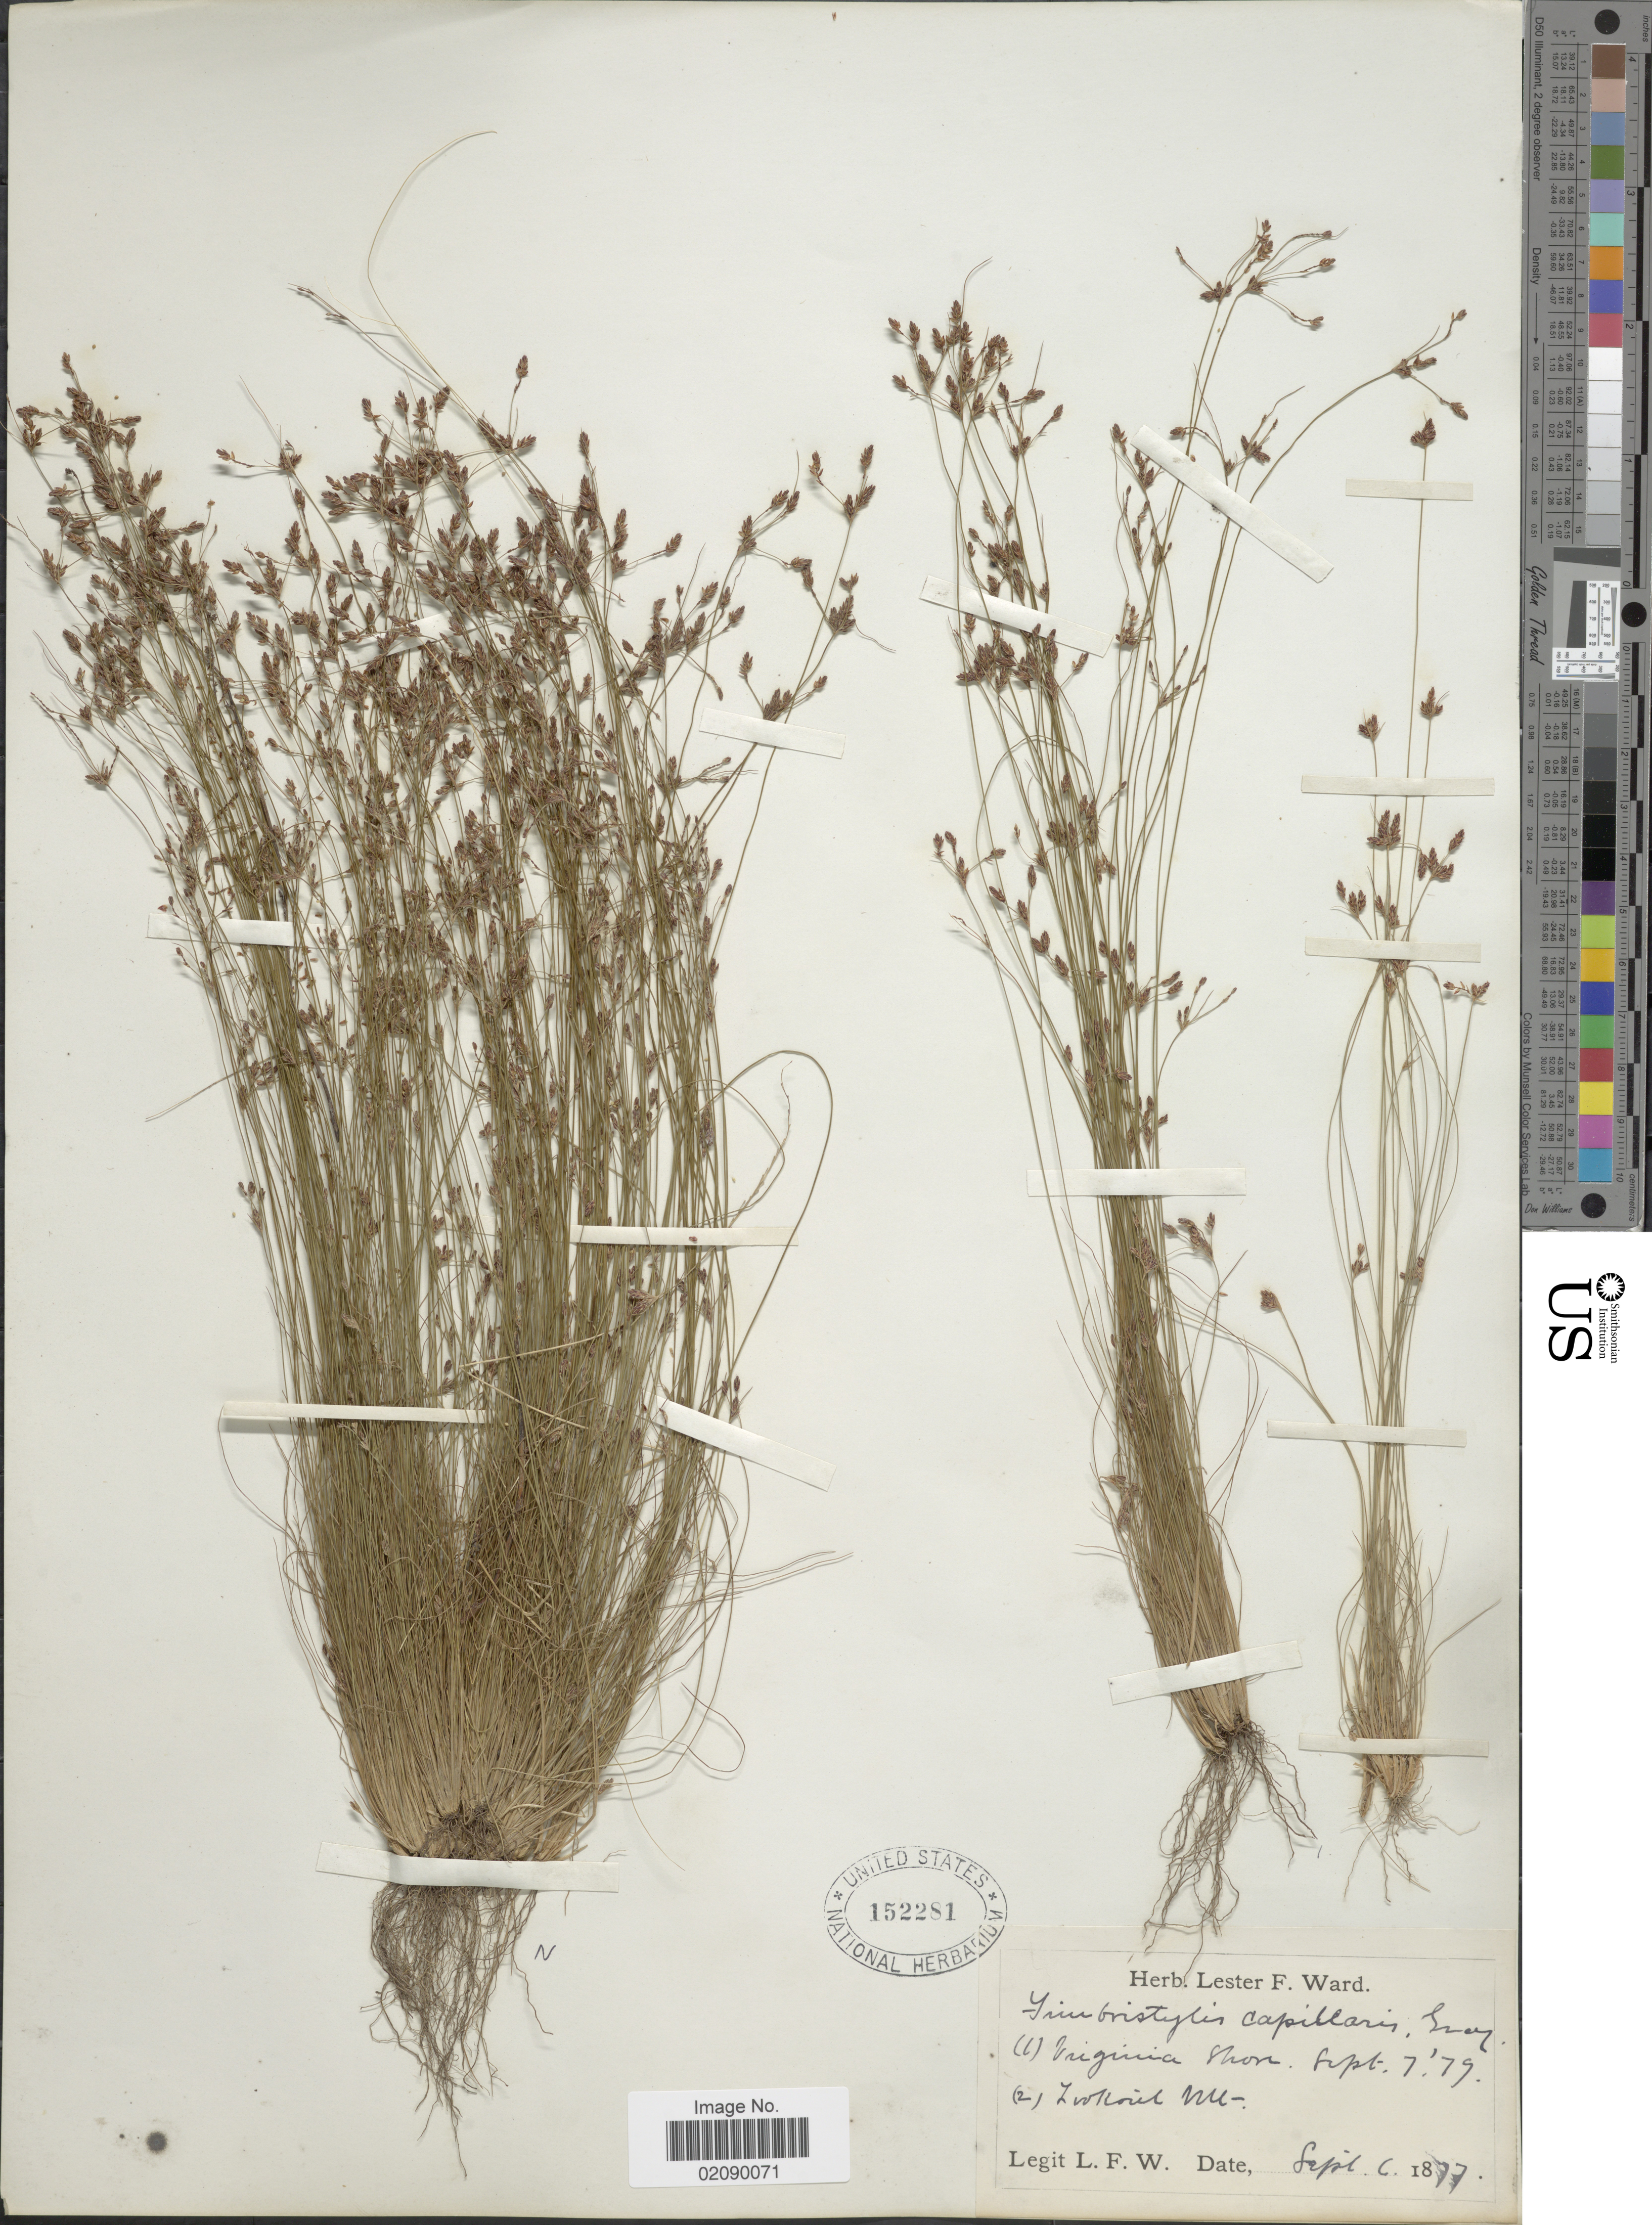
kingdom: Plantae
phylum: Tracheophyta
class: Liliopsida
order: Poales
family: Cyperaceae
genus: Bulbostylis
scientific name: Bulbostylis capillaris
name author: (L.) Kunth ex C.B. Clarke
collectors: L. F. Ward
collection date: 1877-09-06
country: United States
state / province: Virginia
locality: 1) Virginia; 2) Lookout Mountain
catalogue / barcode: US 152281